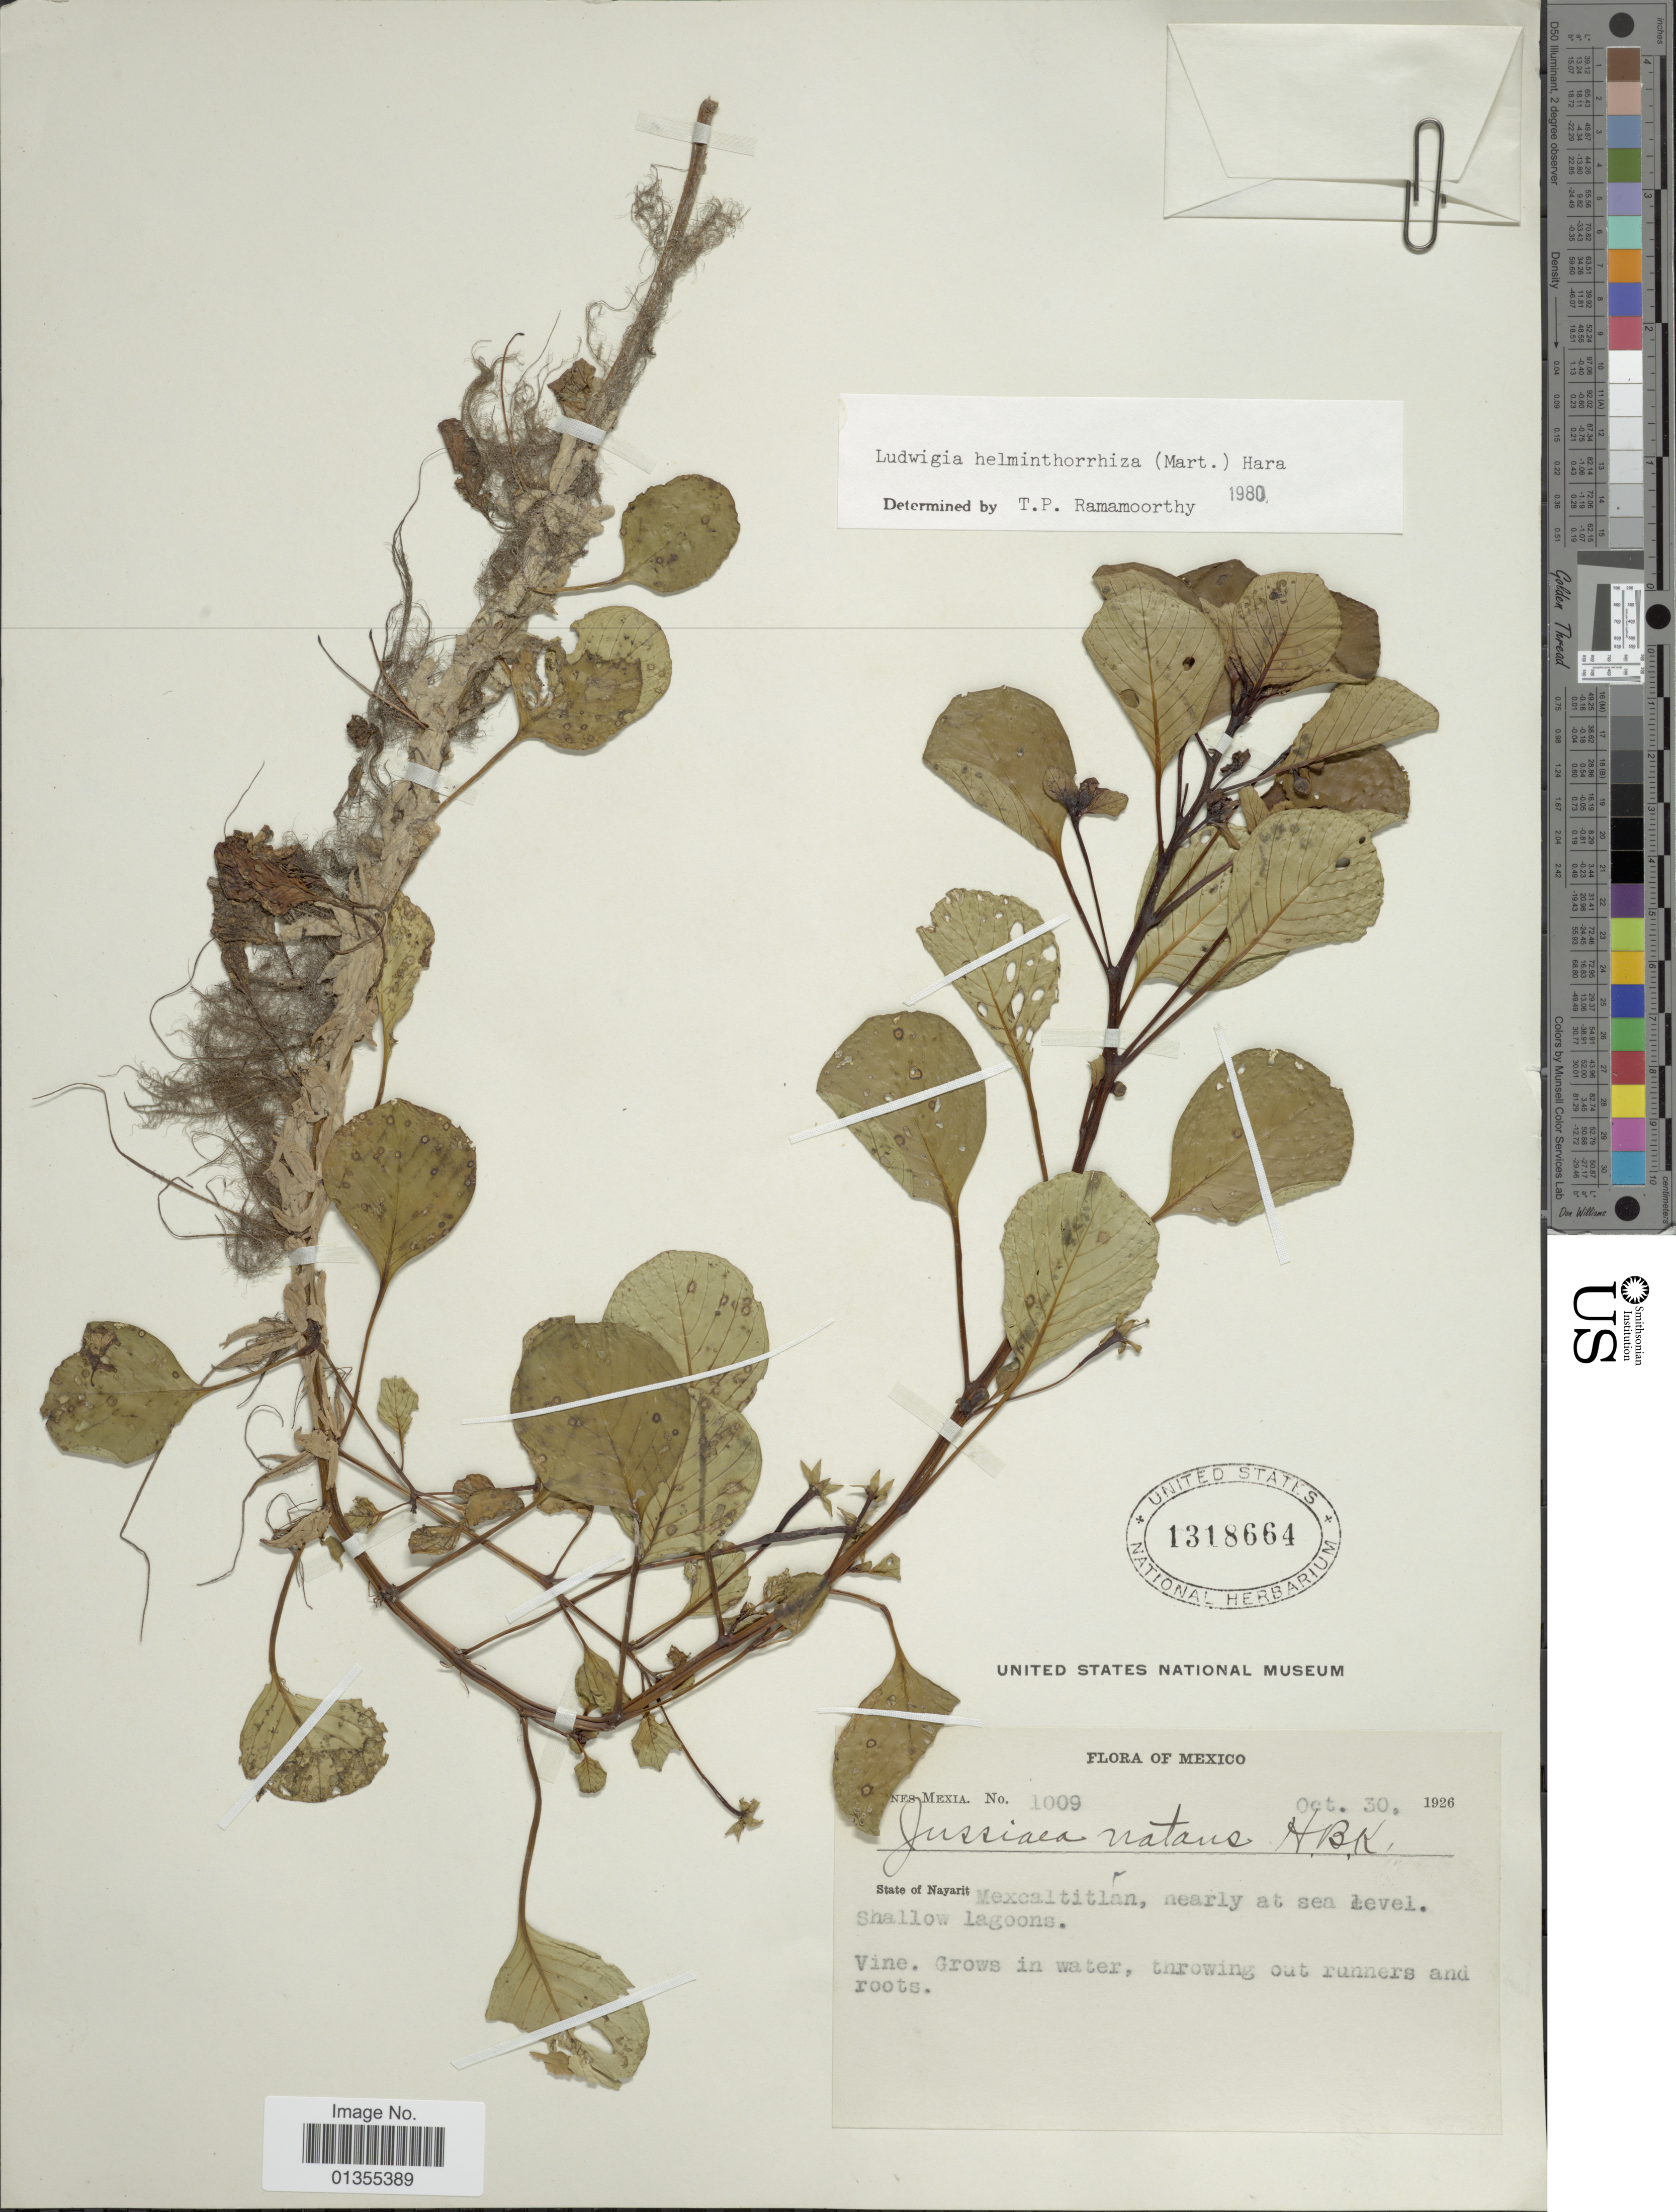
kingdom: Plantae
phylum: Tracheophyta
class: Magnoliopsida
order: Myrtales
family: Onagraceae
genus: Ludwigia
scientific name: Ludwigia helminthorrhiza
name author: (Mart.) H. Hara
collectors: Y. Mexia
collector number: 1009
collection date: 1926-10-30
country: Mexico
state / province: Nayarit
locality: State of Nayarit. Mexcaltitlan.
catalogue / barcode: US 1318664